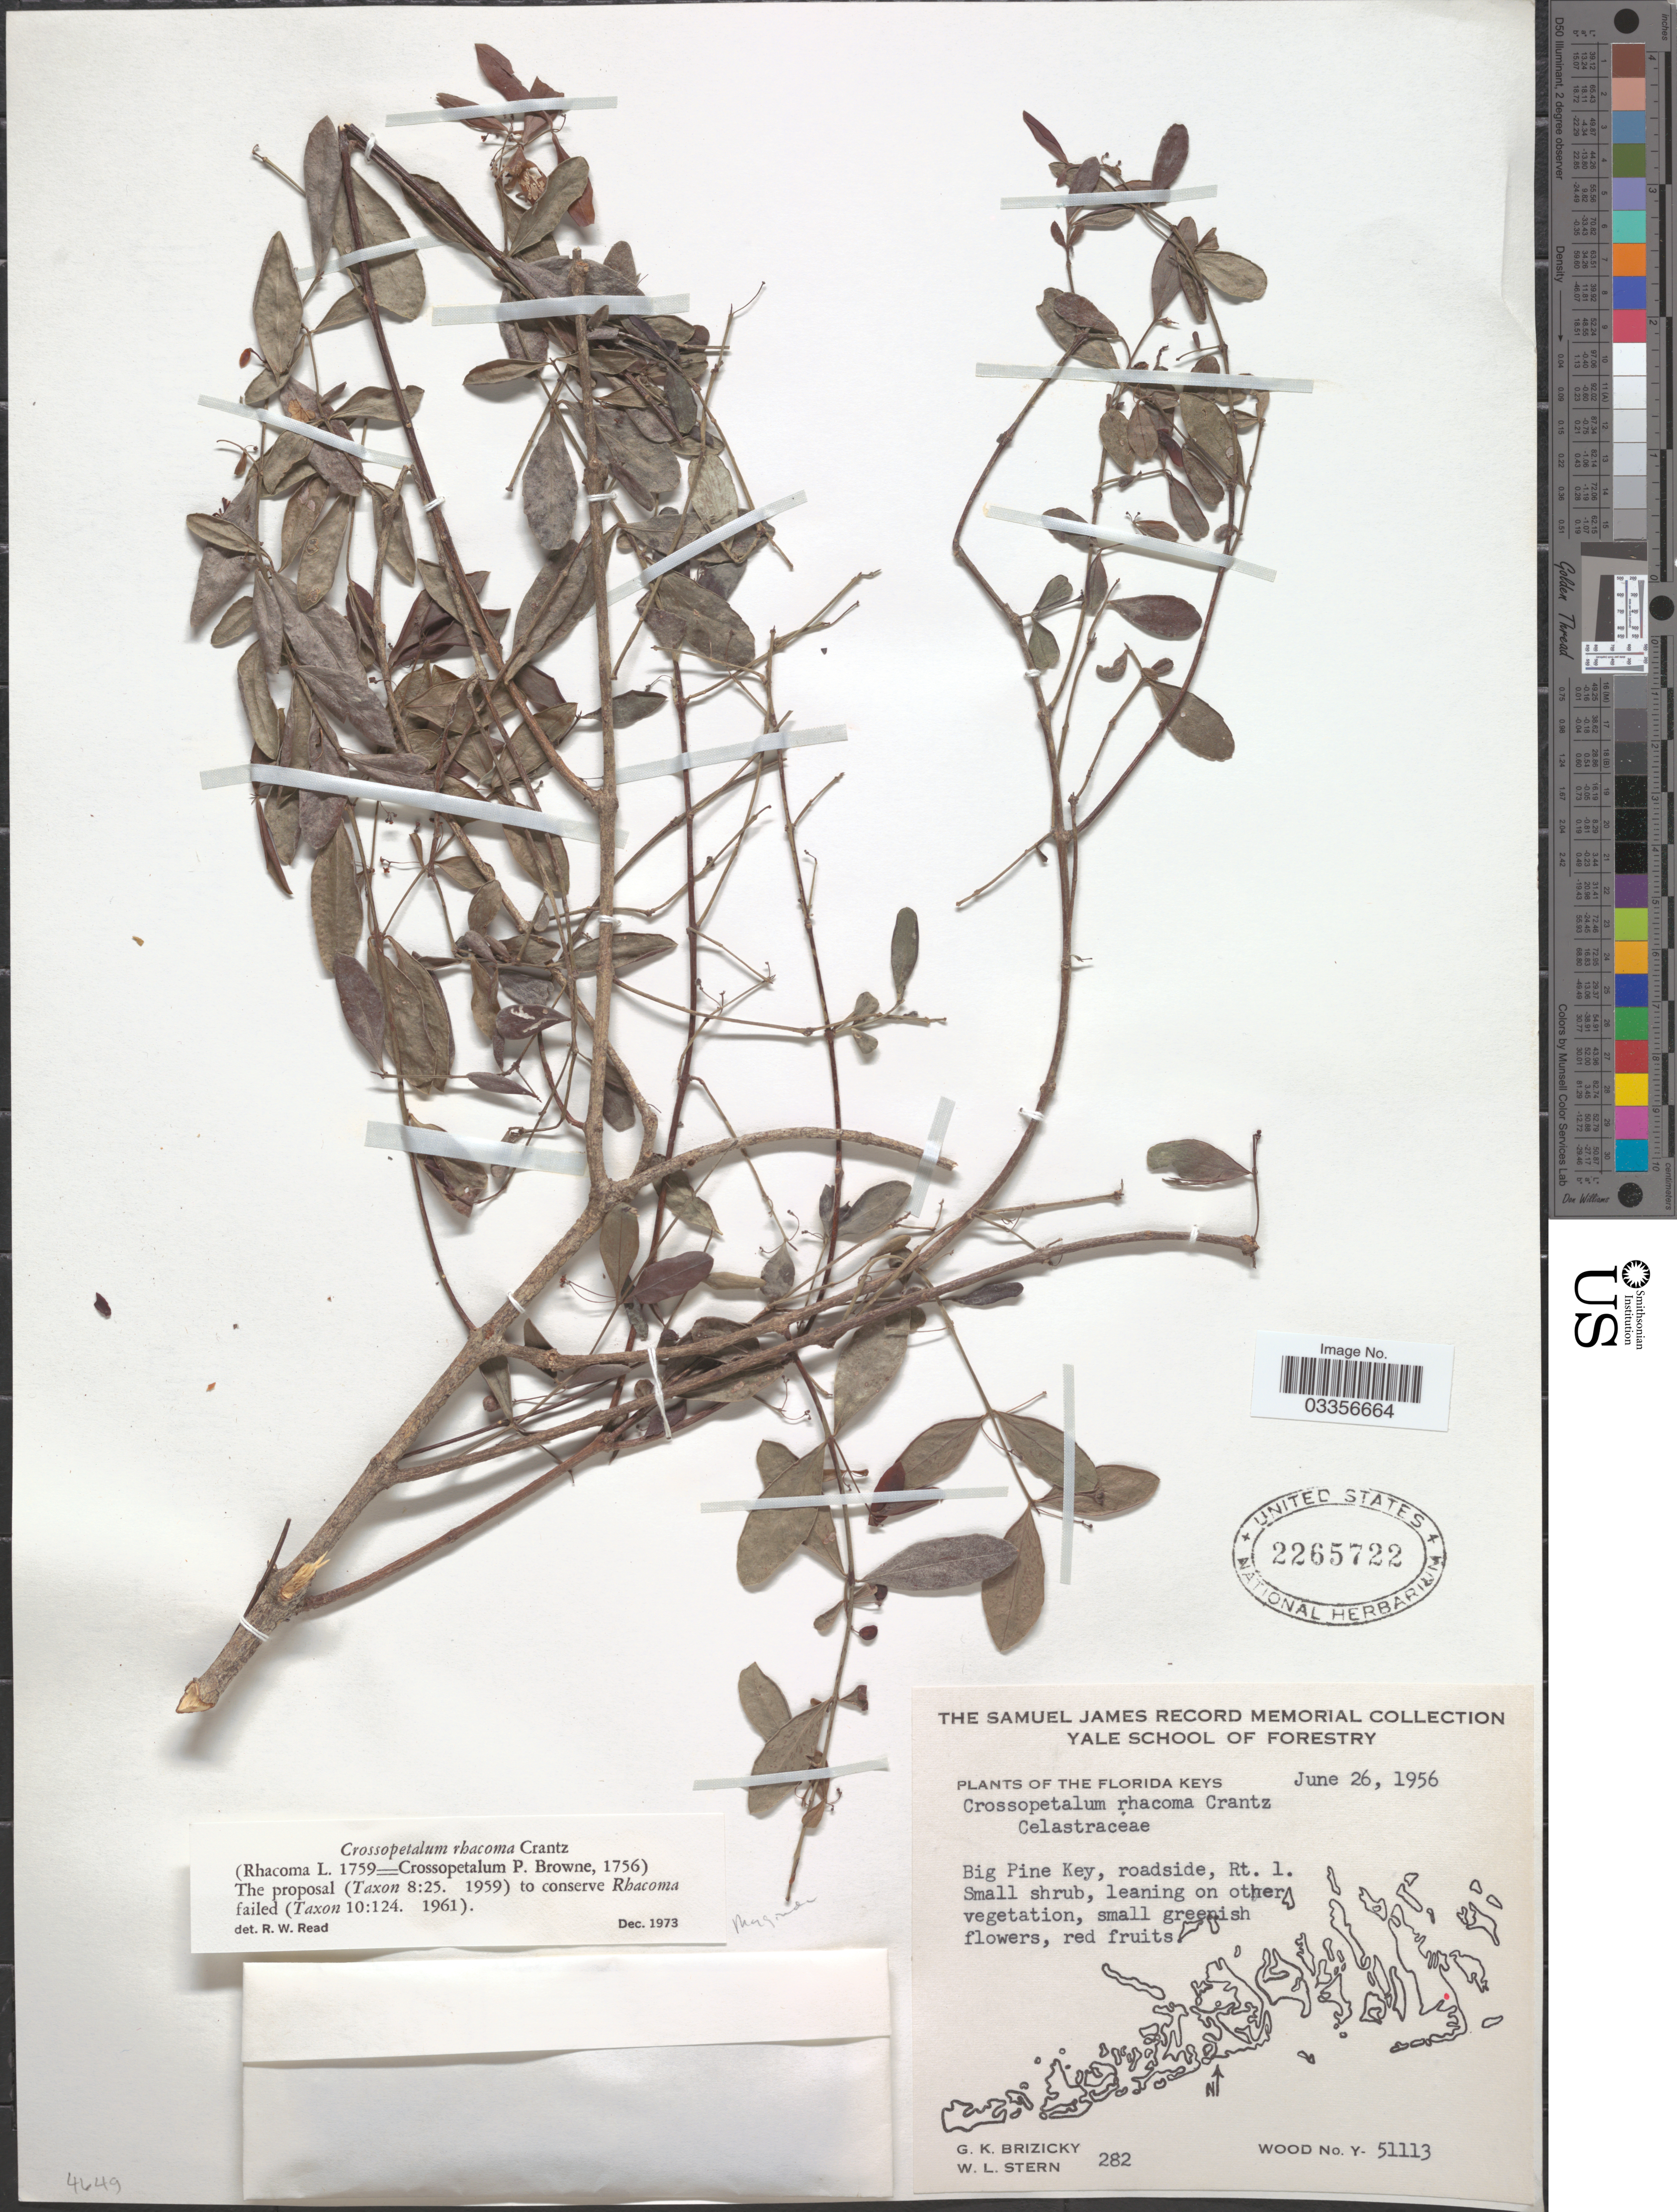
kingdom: Plantae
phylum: Tracheophyta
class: Magnoliopsida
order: Celastrales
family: Celastraceae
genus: Crossopetalum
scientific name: Crossopetalum rhacoma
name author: Crantz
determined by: Read, Robert W., (US), NMNH (UNITED STATES)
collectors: G. K. Brizicky & W. L. Stern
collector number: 282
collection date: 1956-06-26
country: United States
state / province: Florida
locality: Florida Keys, Florida Keys, Big Pine Key, roadside, Rt. 1.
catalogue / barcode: US 2265722